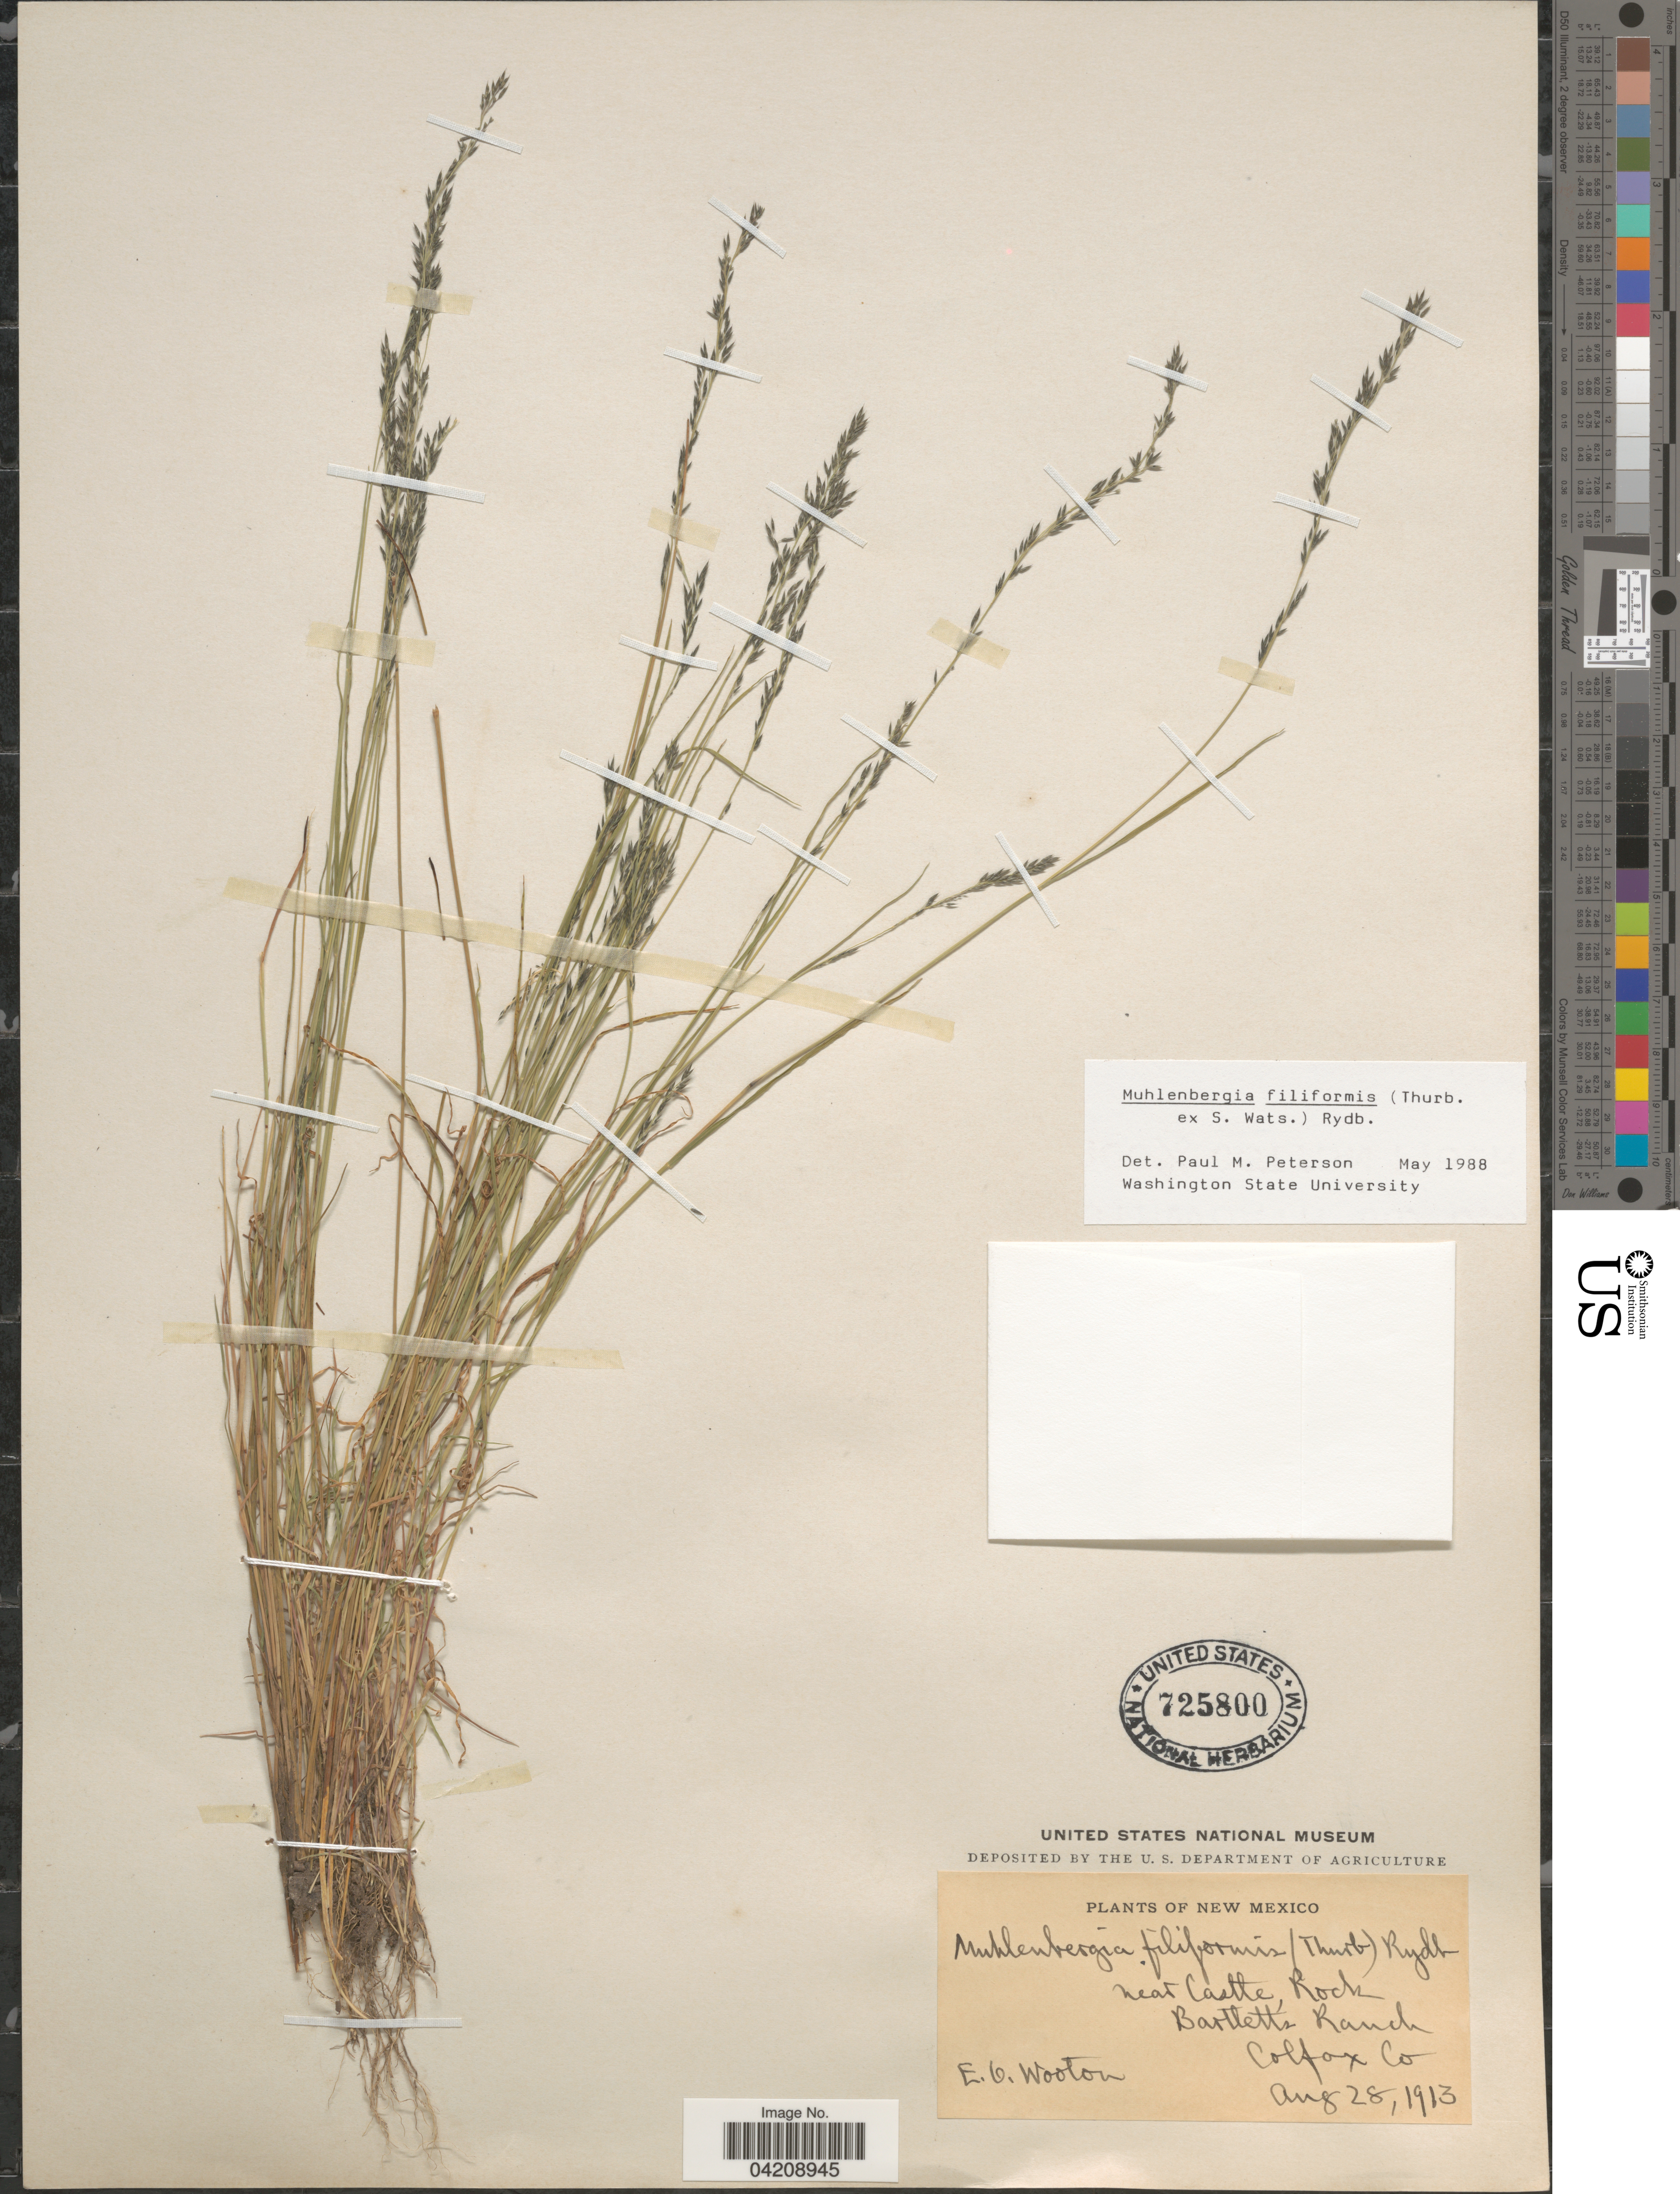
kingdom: Plantae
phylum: Tracheophyta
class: Liliopsida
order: Poales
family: Poaceae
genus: Muhlenbergia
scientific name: Muhlenbergia filiformis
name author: (Thurb. ex S. Watson) Rydb.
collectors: E. O. Wooton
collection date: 1913-08-28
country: United States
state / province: New Mexico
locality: Near Castle Rock. Bartlett's Ranch. Colfox Co.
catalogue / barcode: US 725800